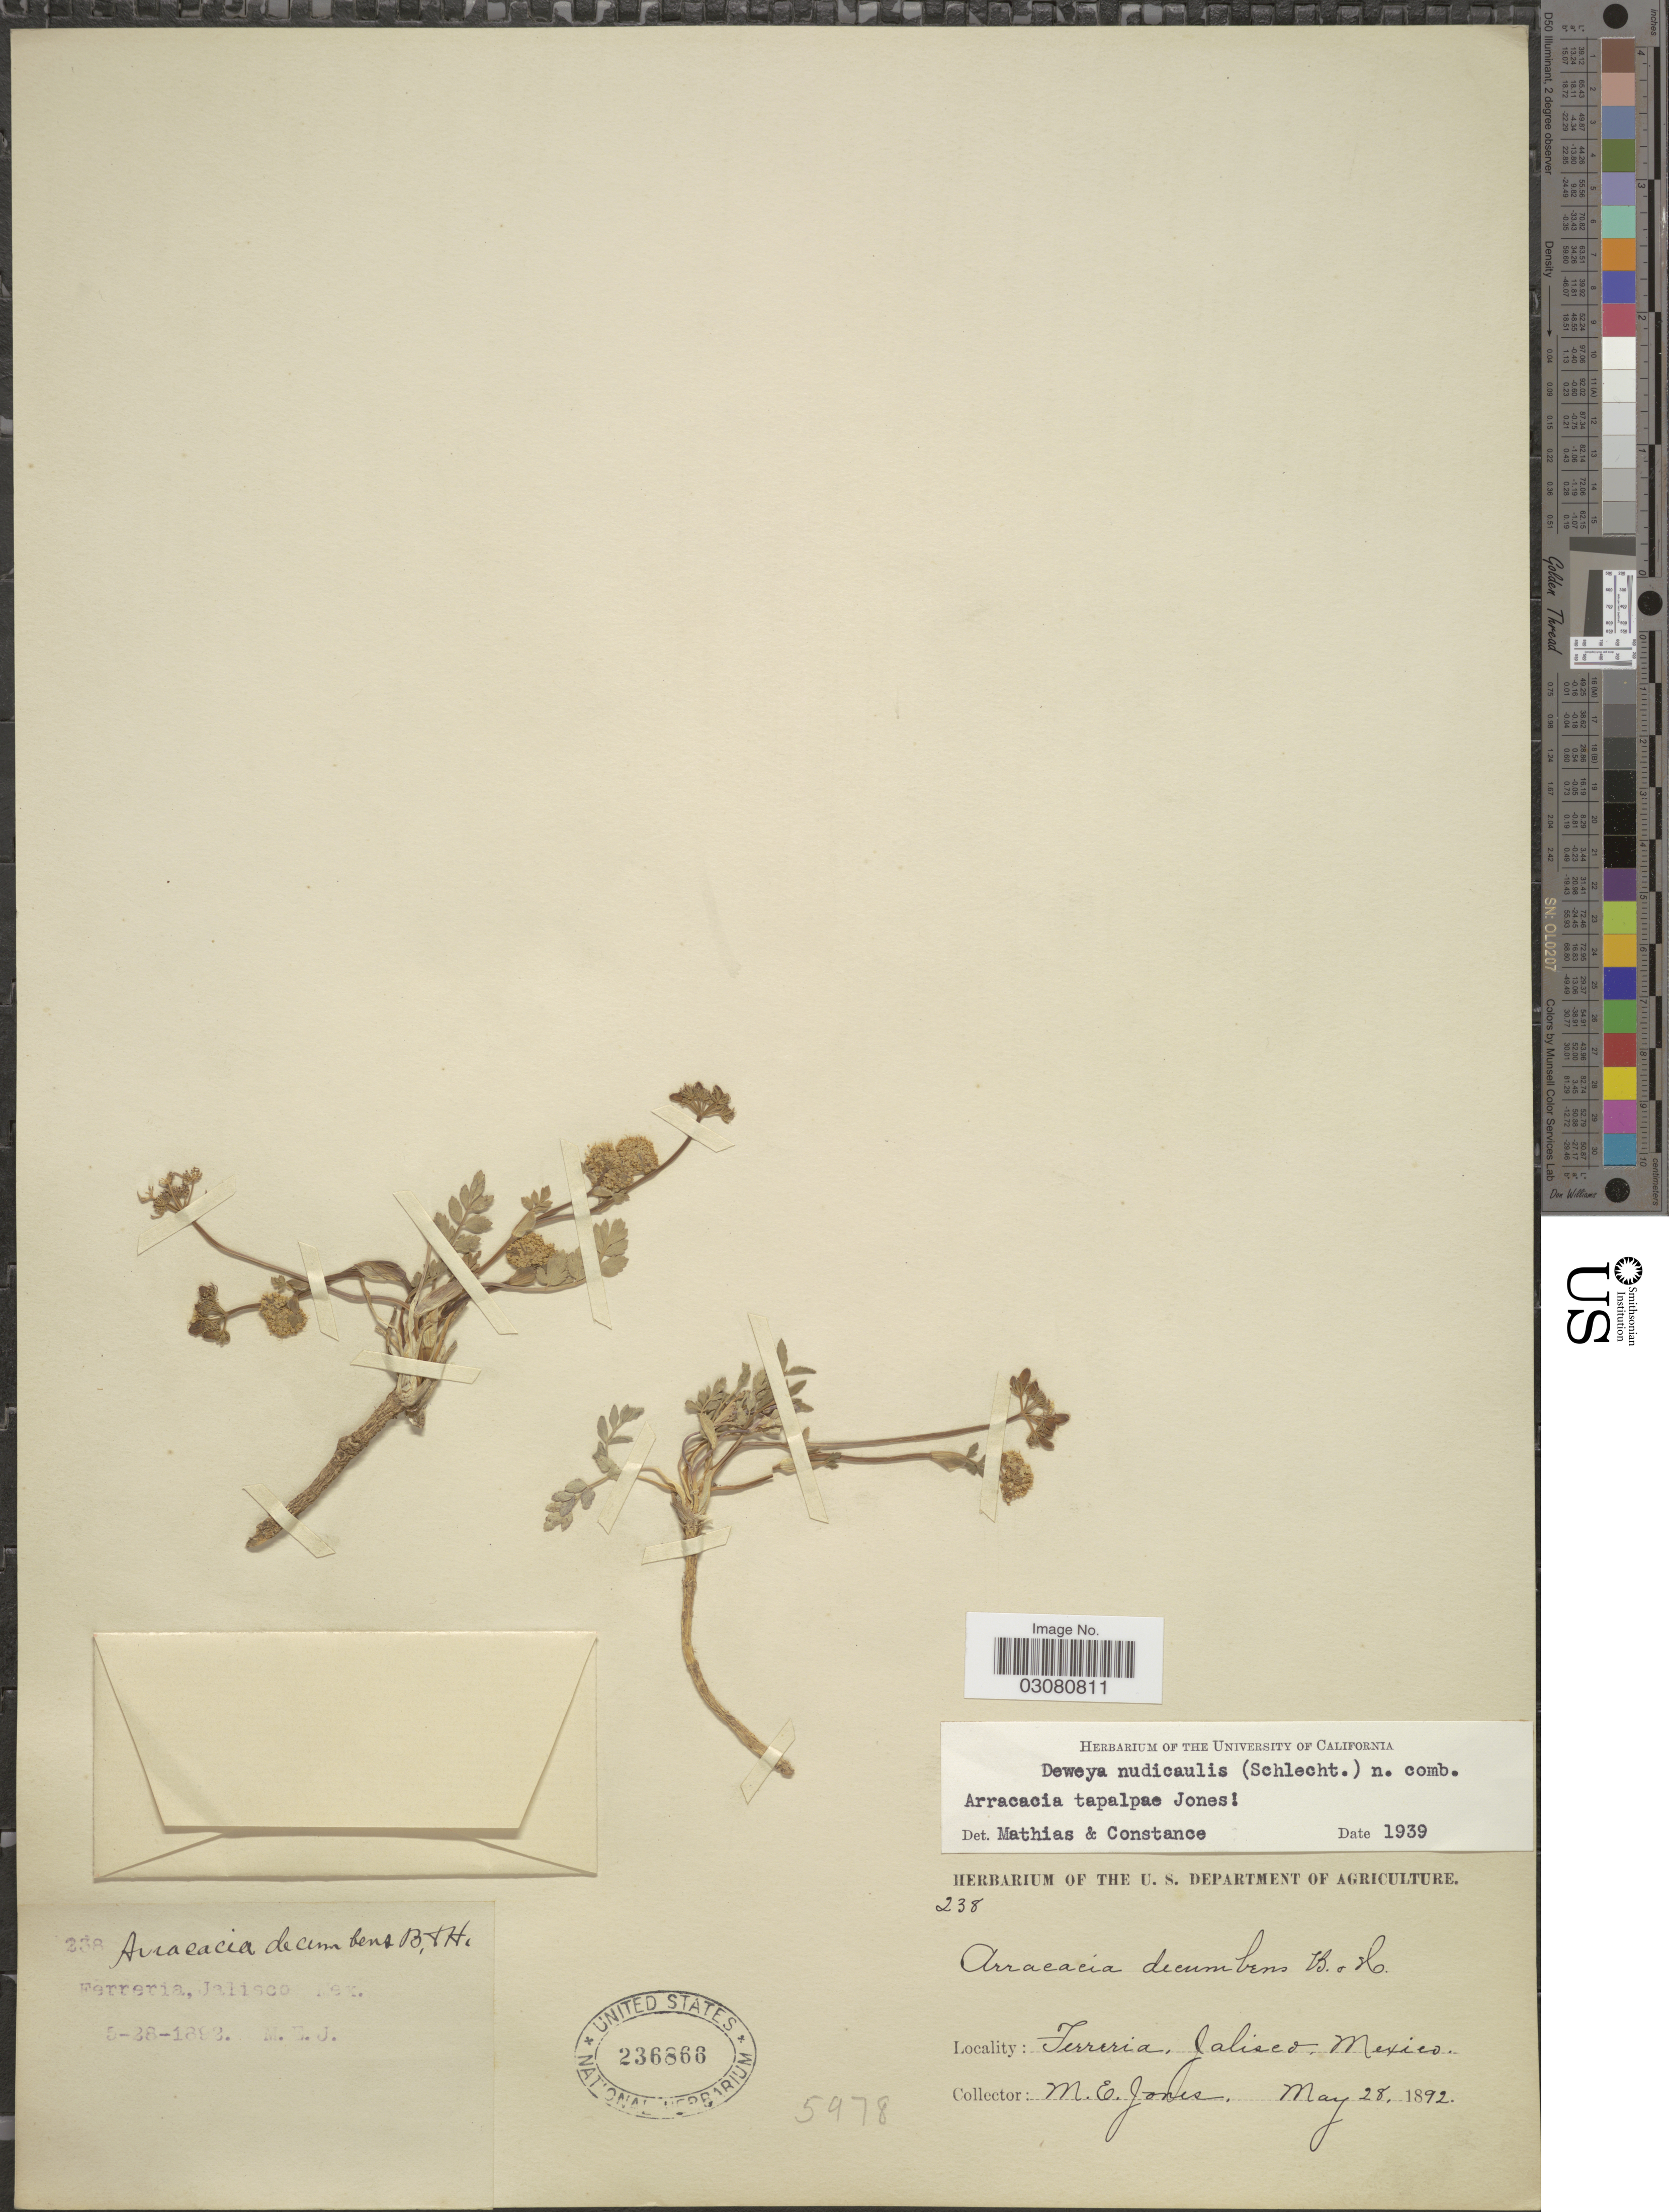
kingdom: Plantae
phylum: Tracheophyta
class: Magnoliopsida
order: Apiales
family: Apiaceae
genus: Tauschia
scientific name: Tauschia nudicaulis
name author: Schltdl.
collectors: M. E. Jones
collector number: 238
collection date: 1892-05-28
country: Mexico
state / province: Jalisco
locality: Ferreria.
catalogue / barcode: US 236866